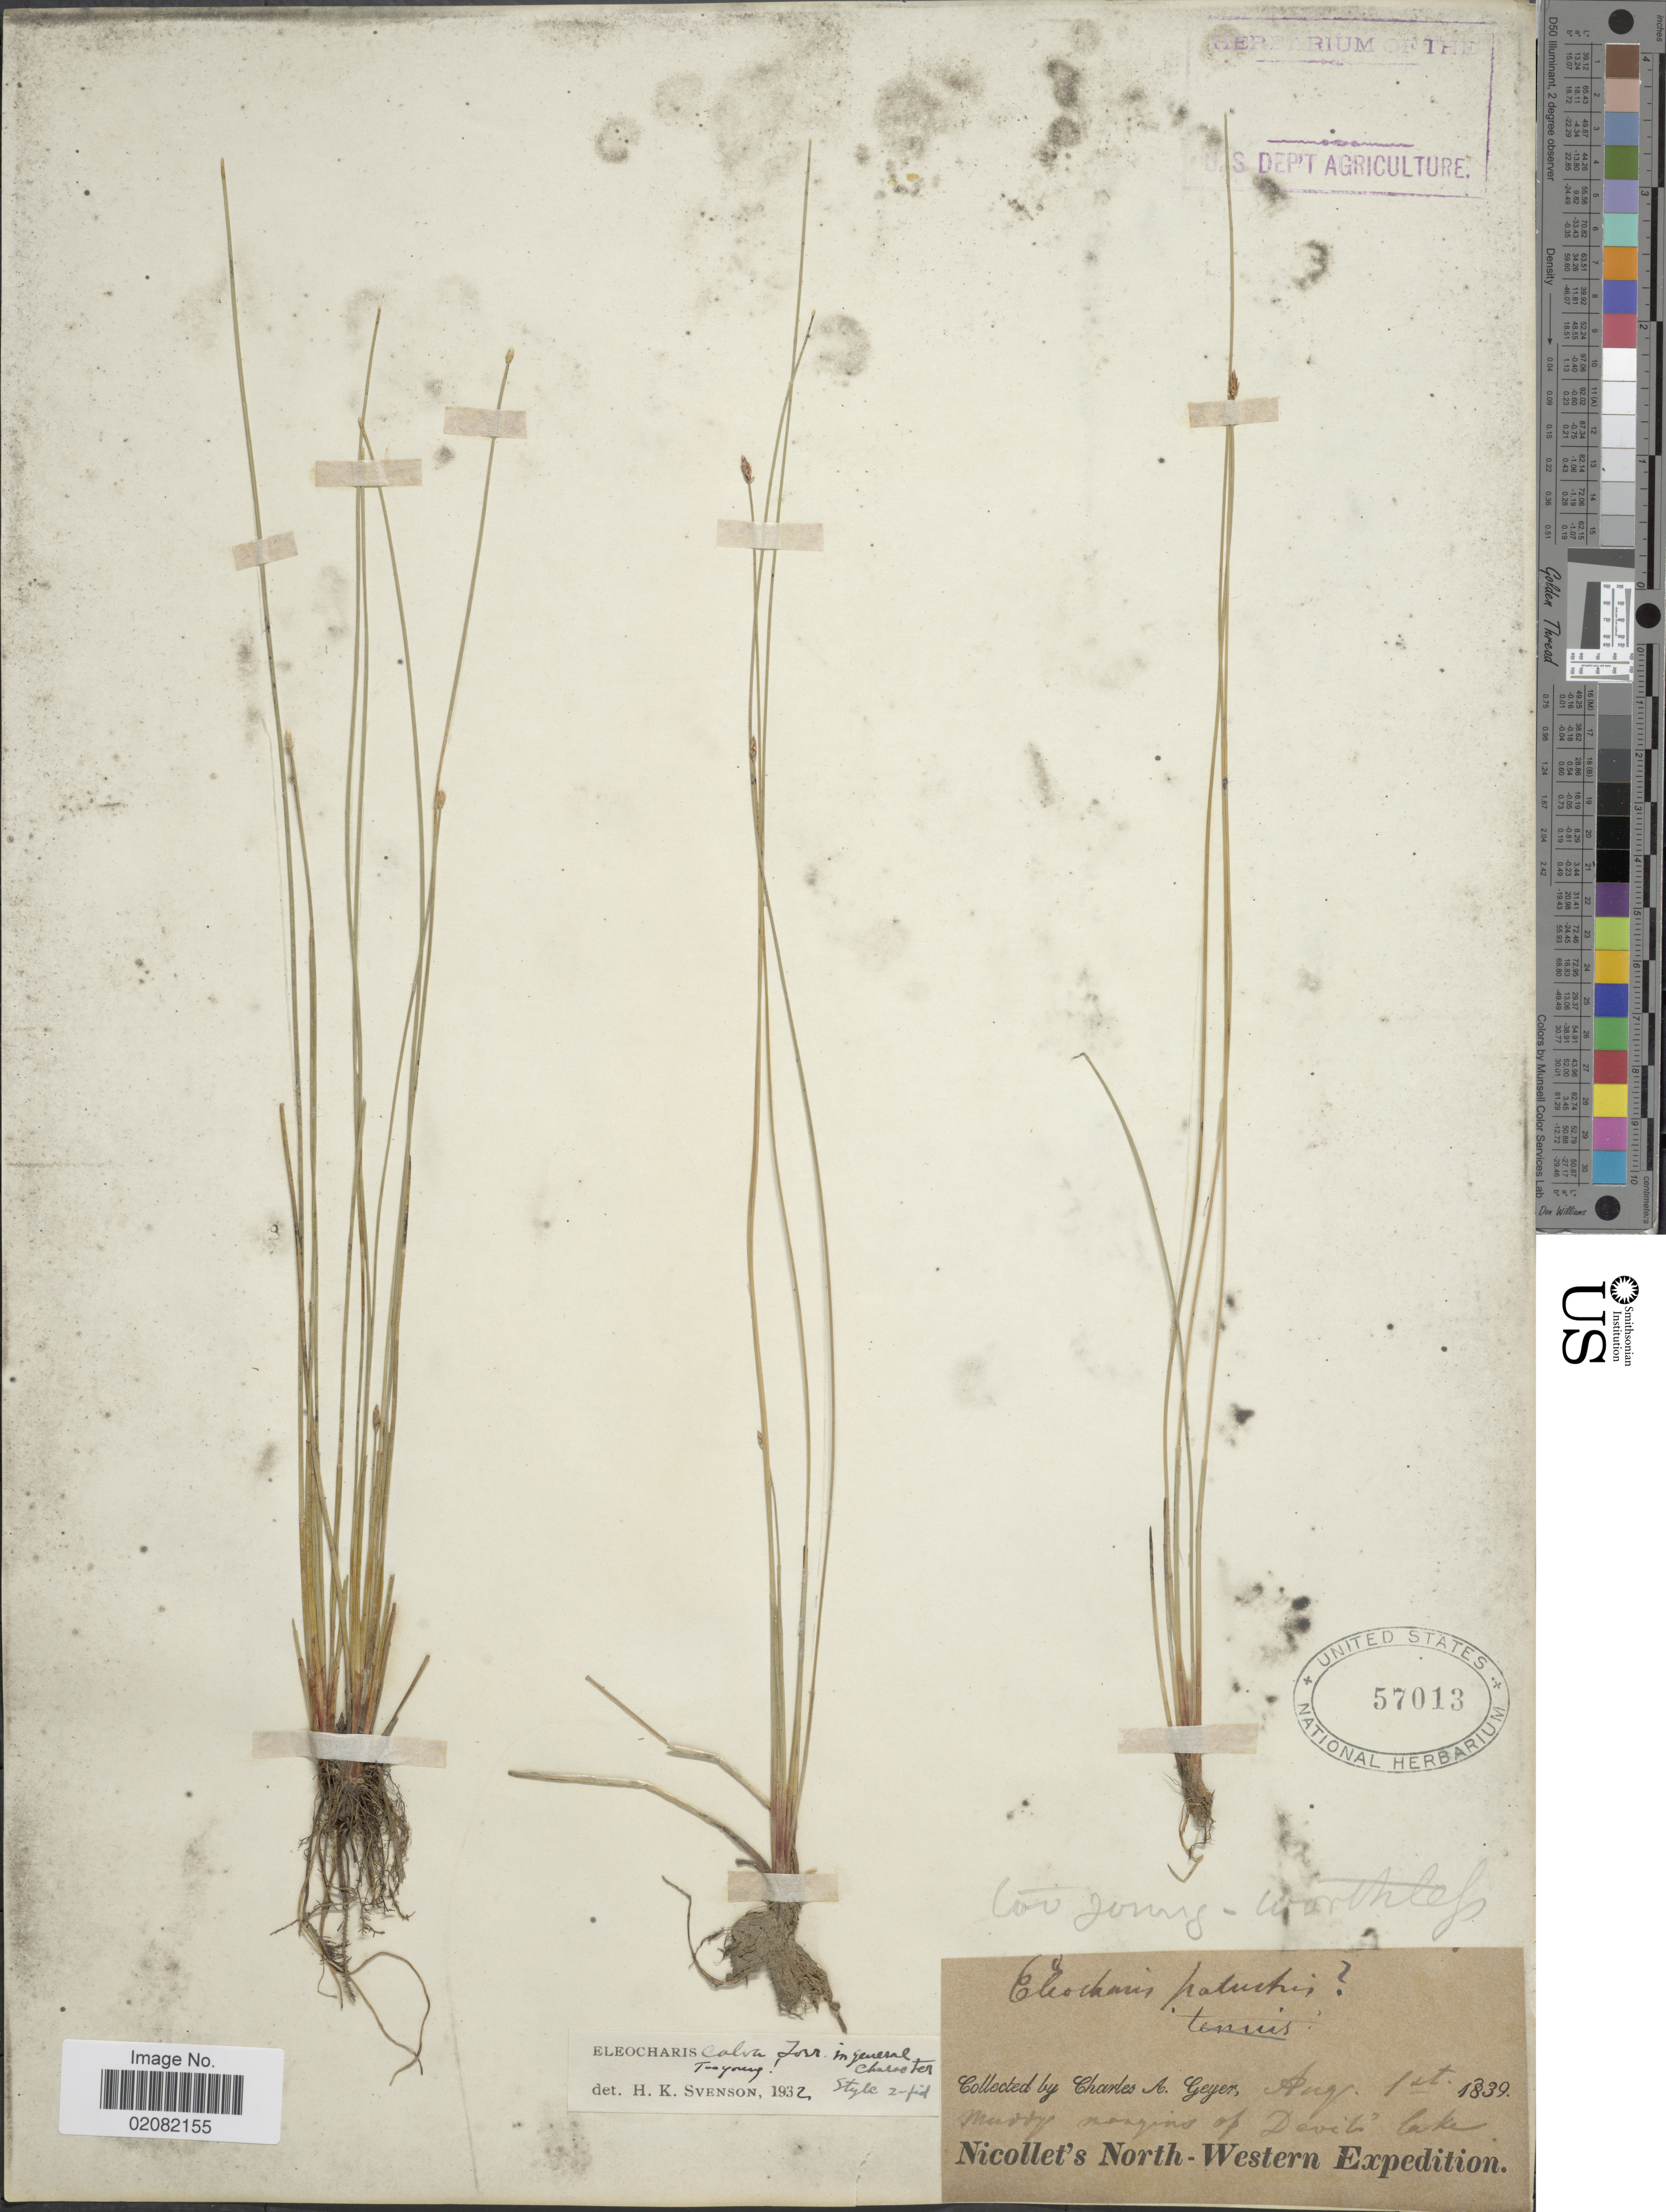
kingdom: Plantae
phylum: Tracheophyta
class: Liliopsida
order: Poales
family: Cyperaceae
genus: Eleocharis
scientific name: Eleocharis erythropoda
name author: Steud.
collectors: C. A. Geyer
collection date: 1839-08-01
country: United States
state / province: Alaska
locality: Muddy margins of Devil's lake, North-Western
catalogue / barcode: US 57013